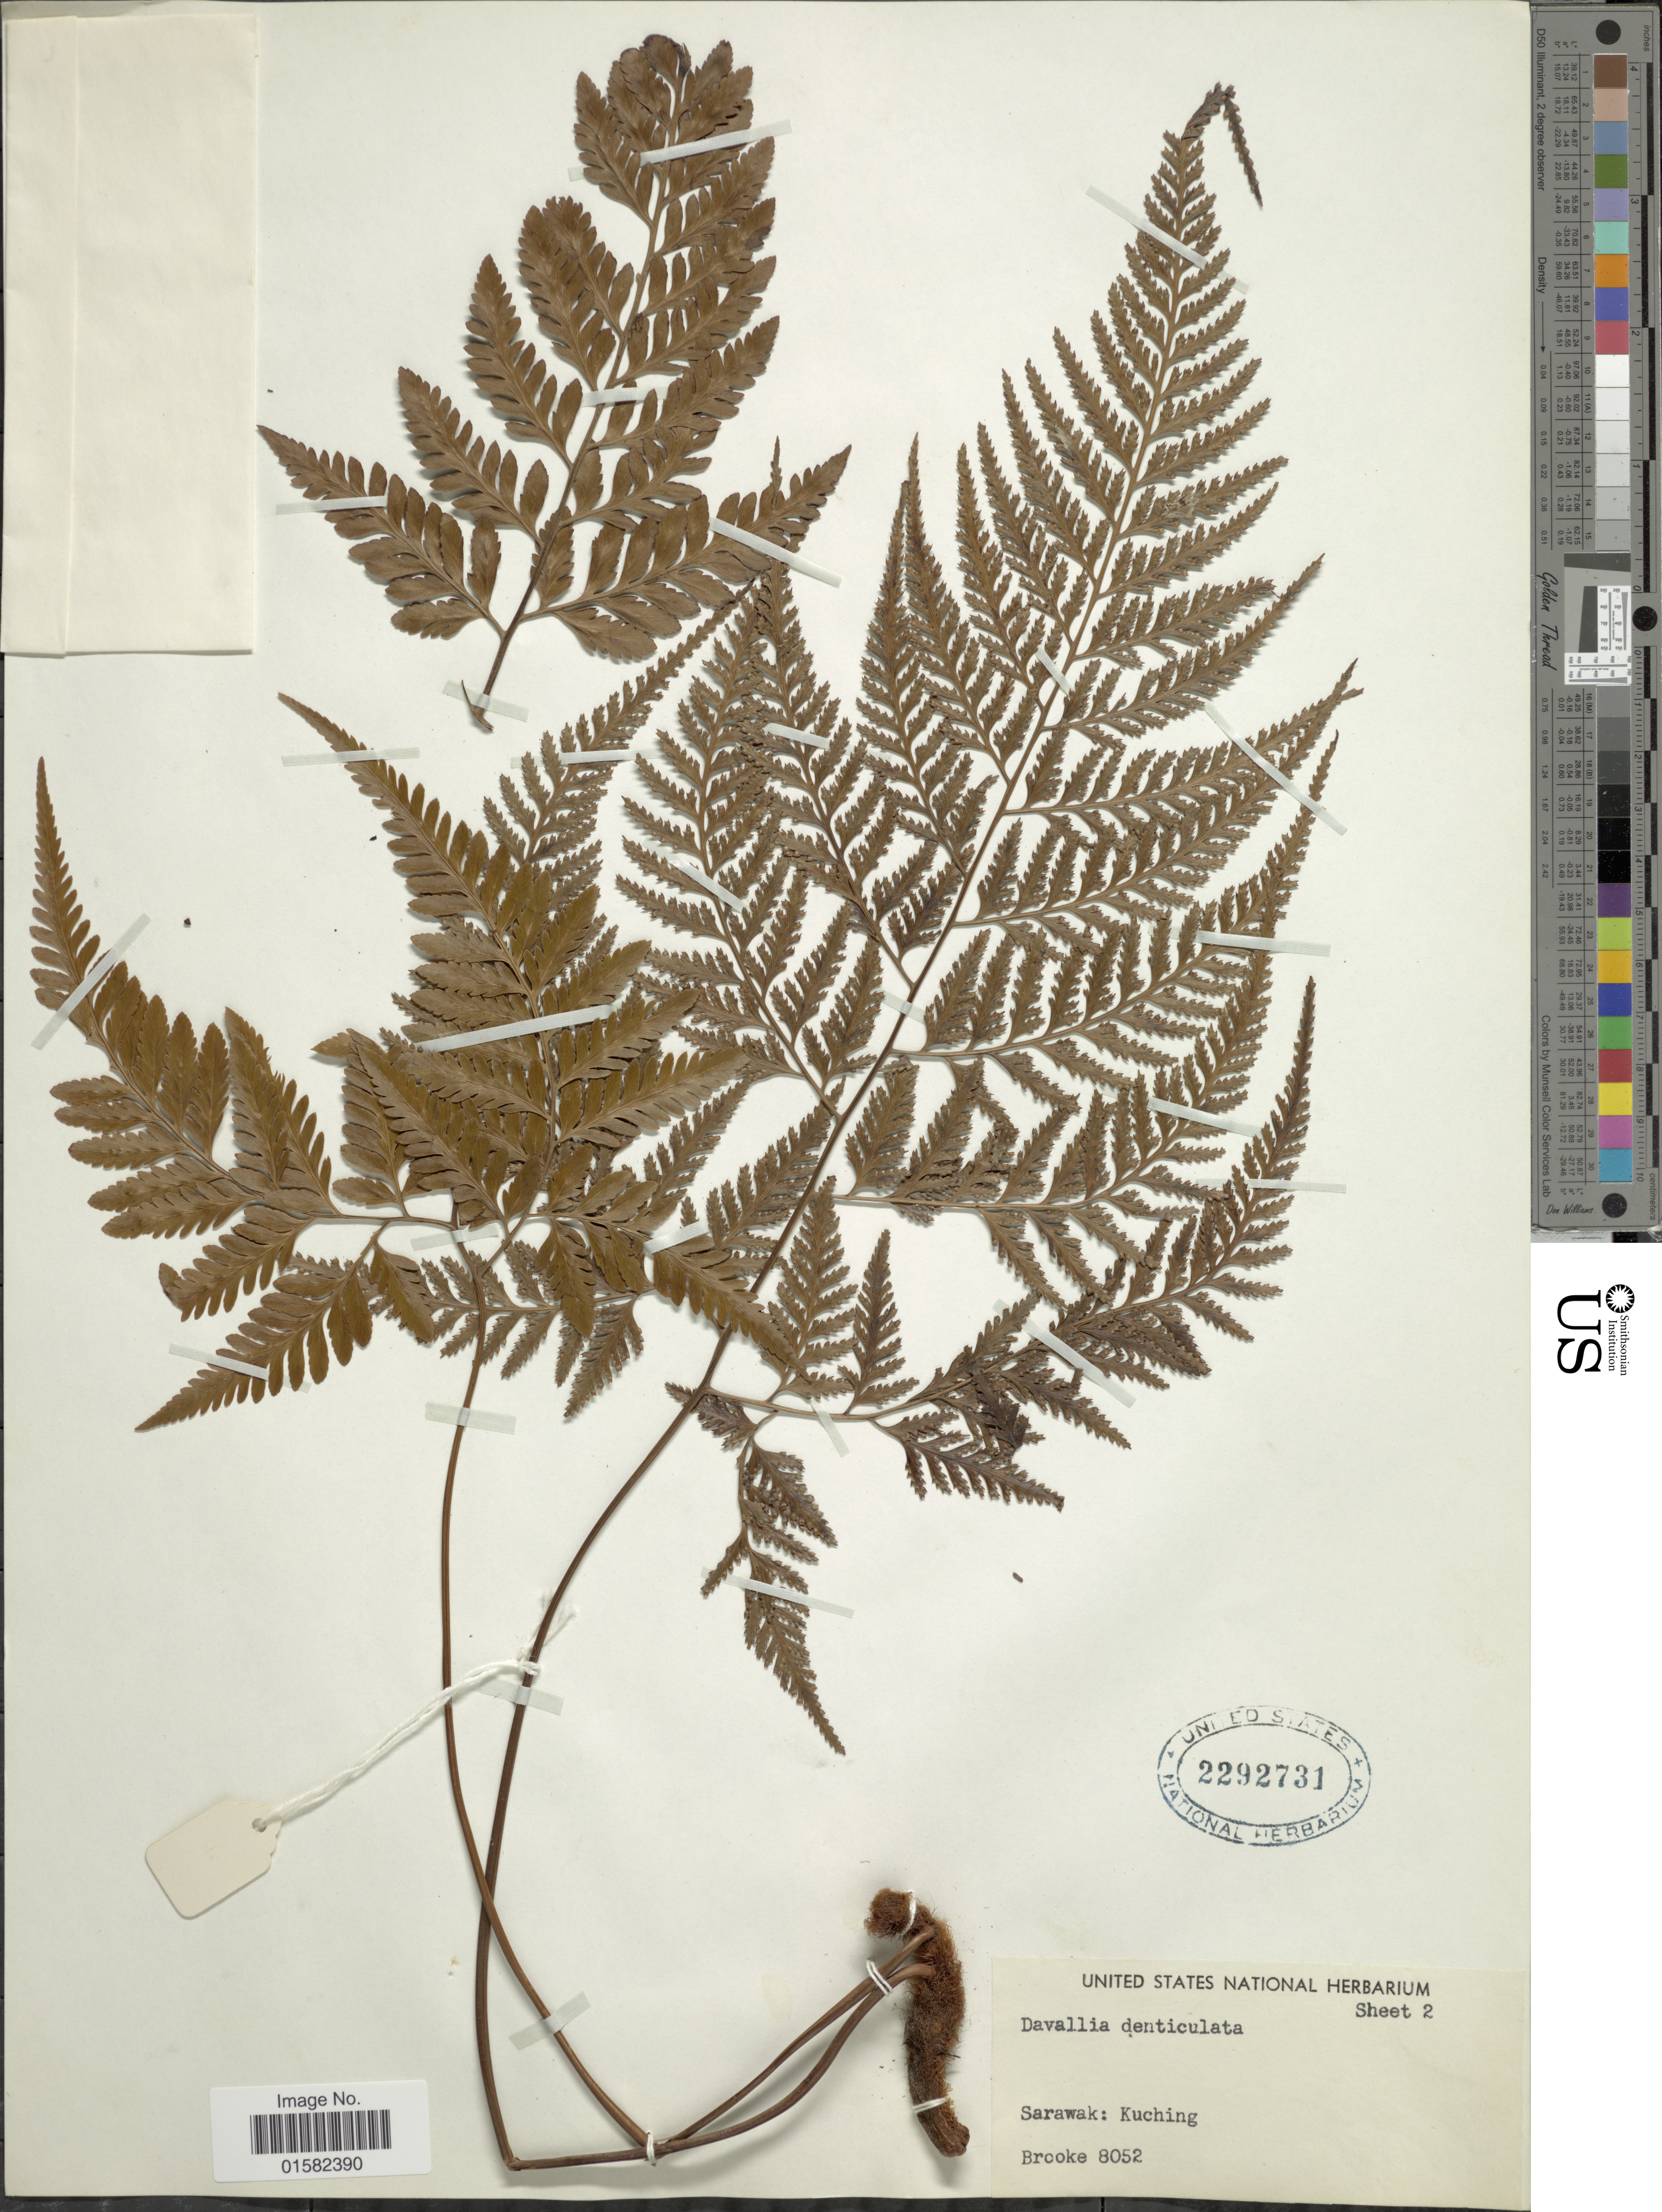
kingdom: Plantae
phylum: Tracheophyta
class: Polypodiopsida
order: Polypodiales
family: Davalliaceae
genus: Wibelia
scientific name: Wibelia denticulata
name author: (Burm. f.) M. Kato & Tsutsumi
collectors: -. Brooke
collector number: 8052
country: Malaysia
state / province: Sarawak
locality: Kuching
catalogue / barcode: US 2292731